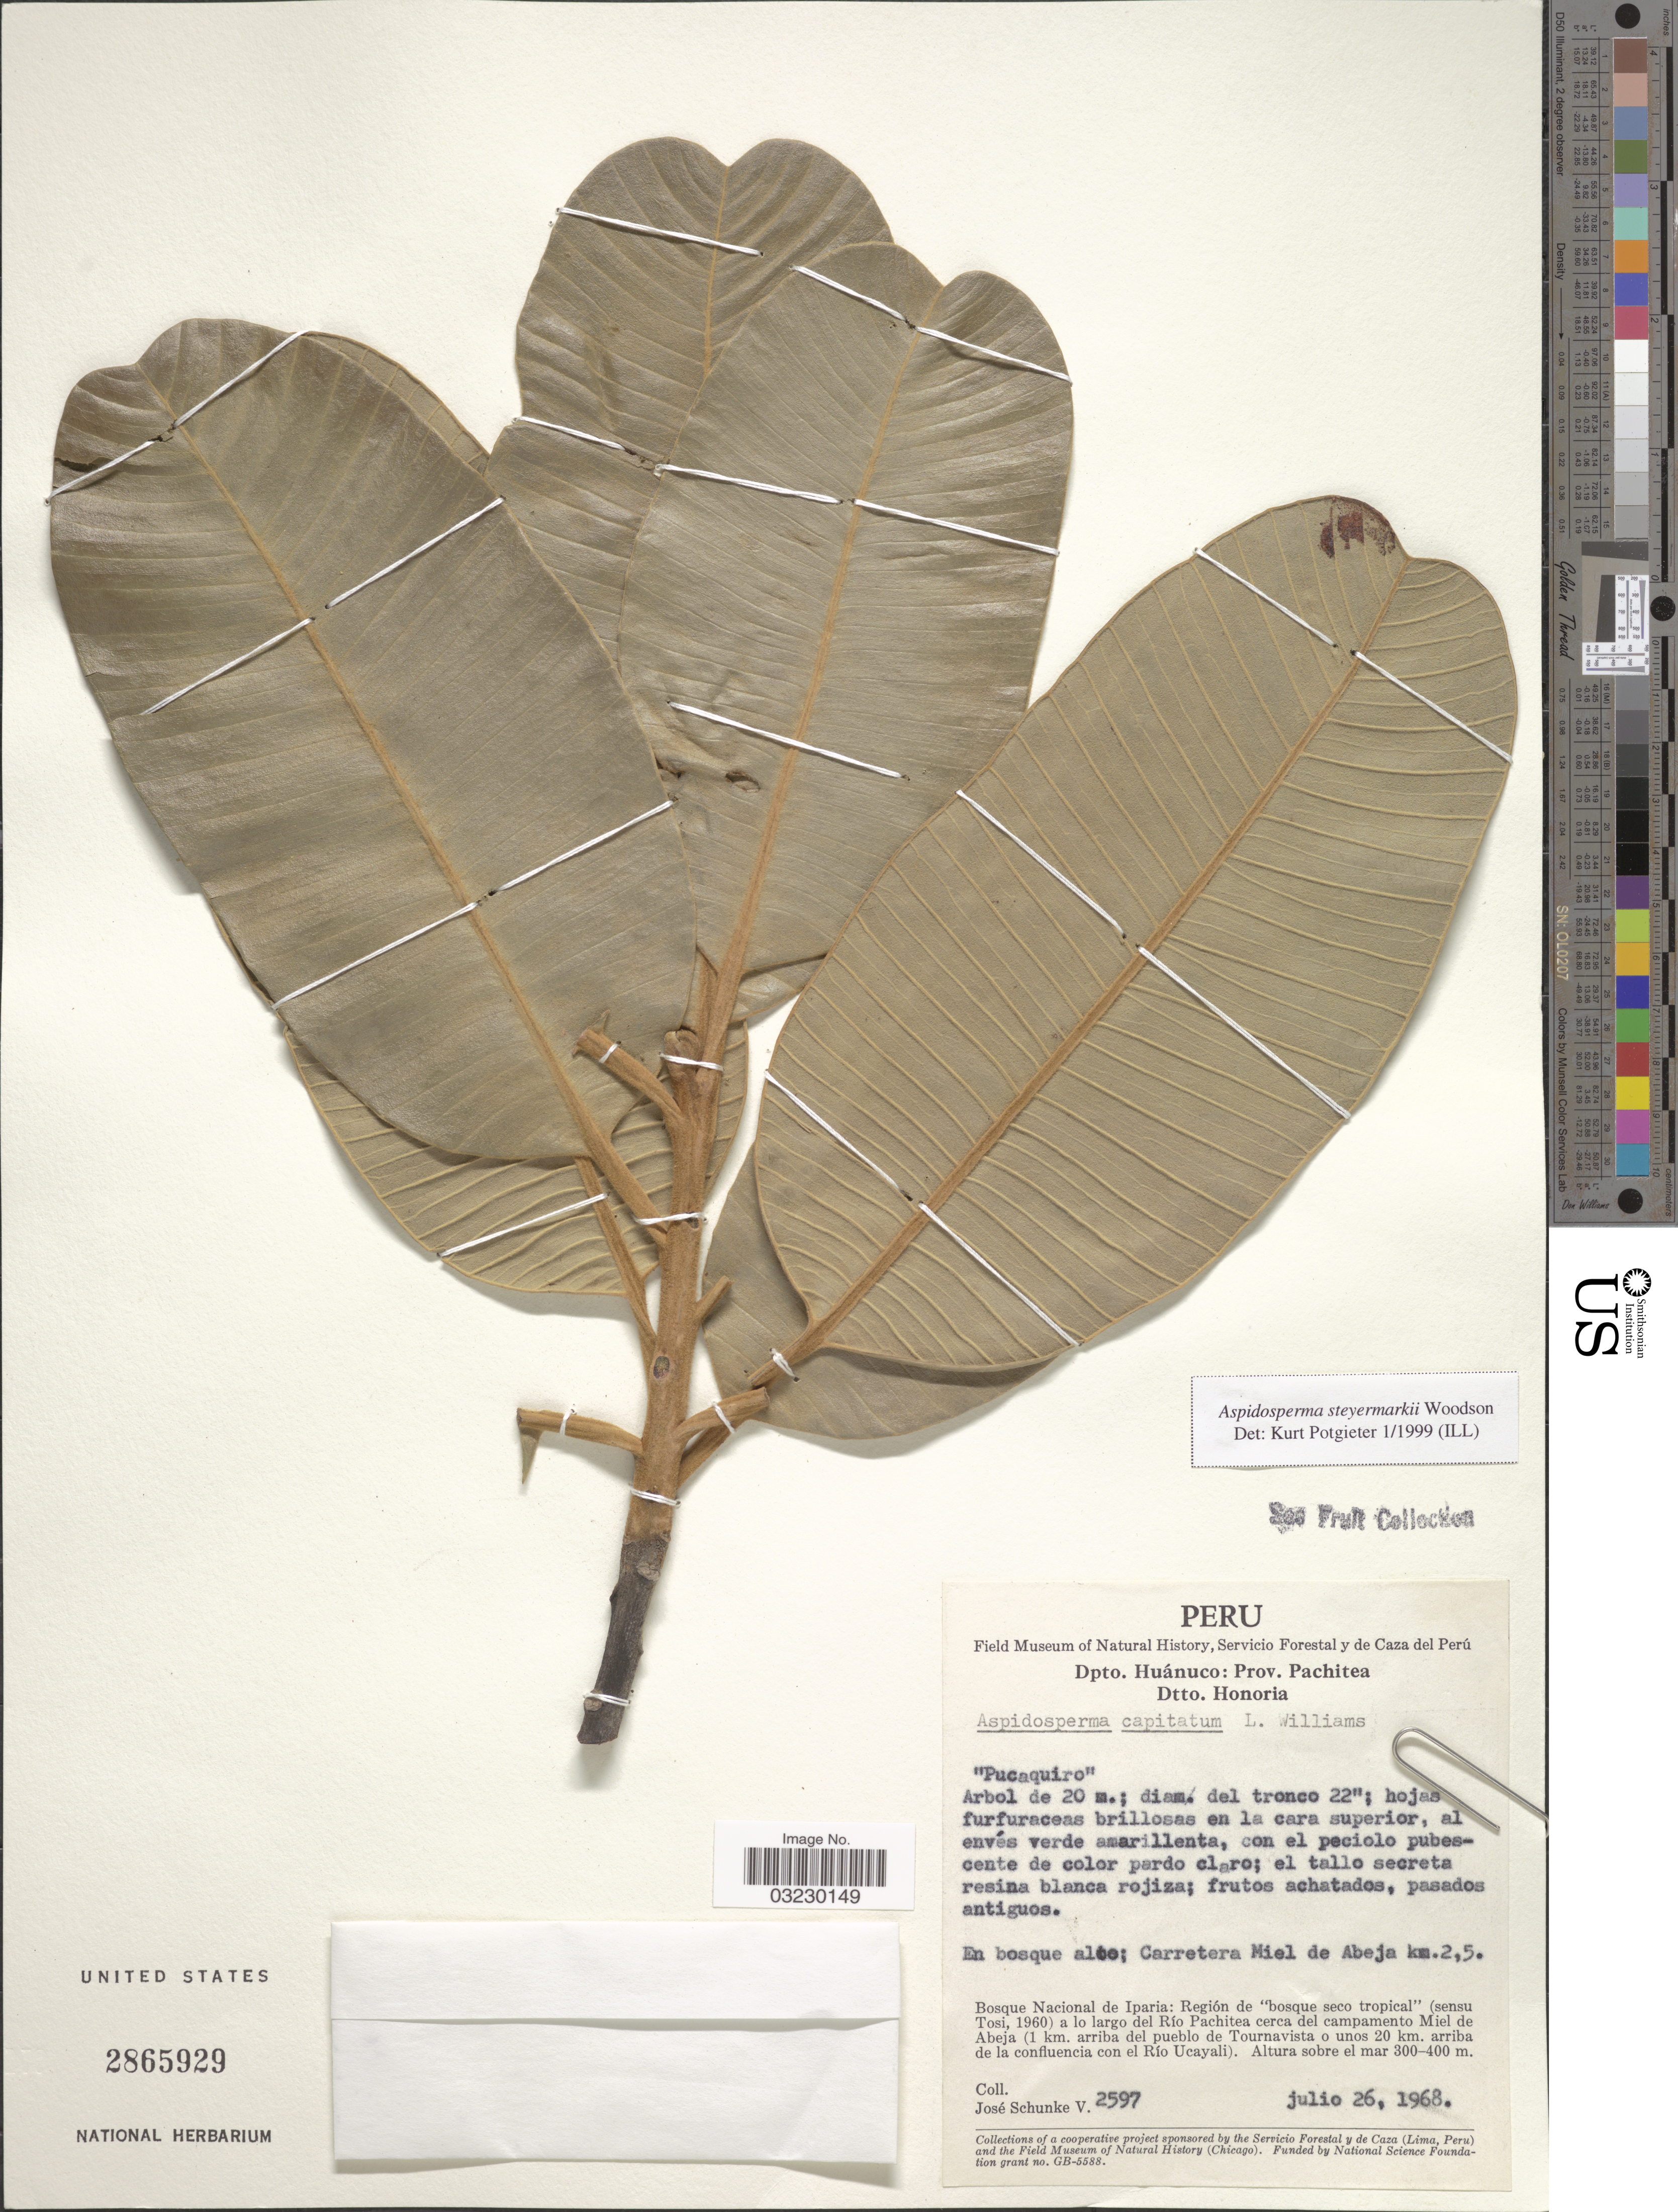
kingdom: Plantae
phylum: Tracheophyta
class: Magnoliopsida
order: Gentianales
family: Apocynaceae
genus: Aspidosperma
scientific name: Aspidosperma steyermarkii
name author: Woodson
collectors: J. Schunke Vigo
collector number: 2597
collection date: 1968-07-26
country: Peru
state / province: Huánuco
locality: Dpto. Huánuco: Prov. Pachitea. Dtto. Honoria. Carretera Miel de Abeja km. 2.5. Bosque Nacional de Iparia: Región de "bosque seco tropical" a lo largo del Río Pachitea cerca del campamento Miel de Abeja (1 km. arriba del pueblo de Tournavista o unos 20 km. arriba de la confluencia con el Río Ucayali).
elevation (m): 300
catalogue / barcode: US 2865929